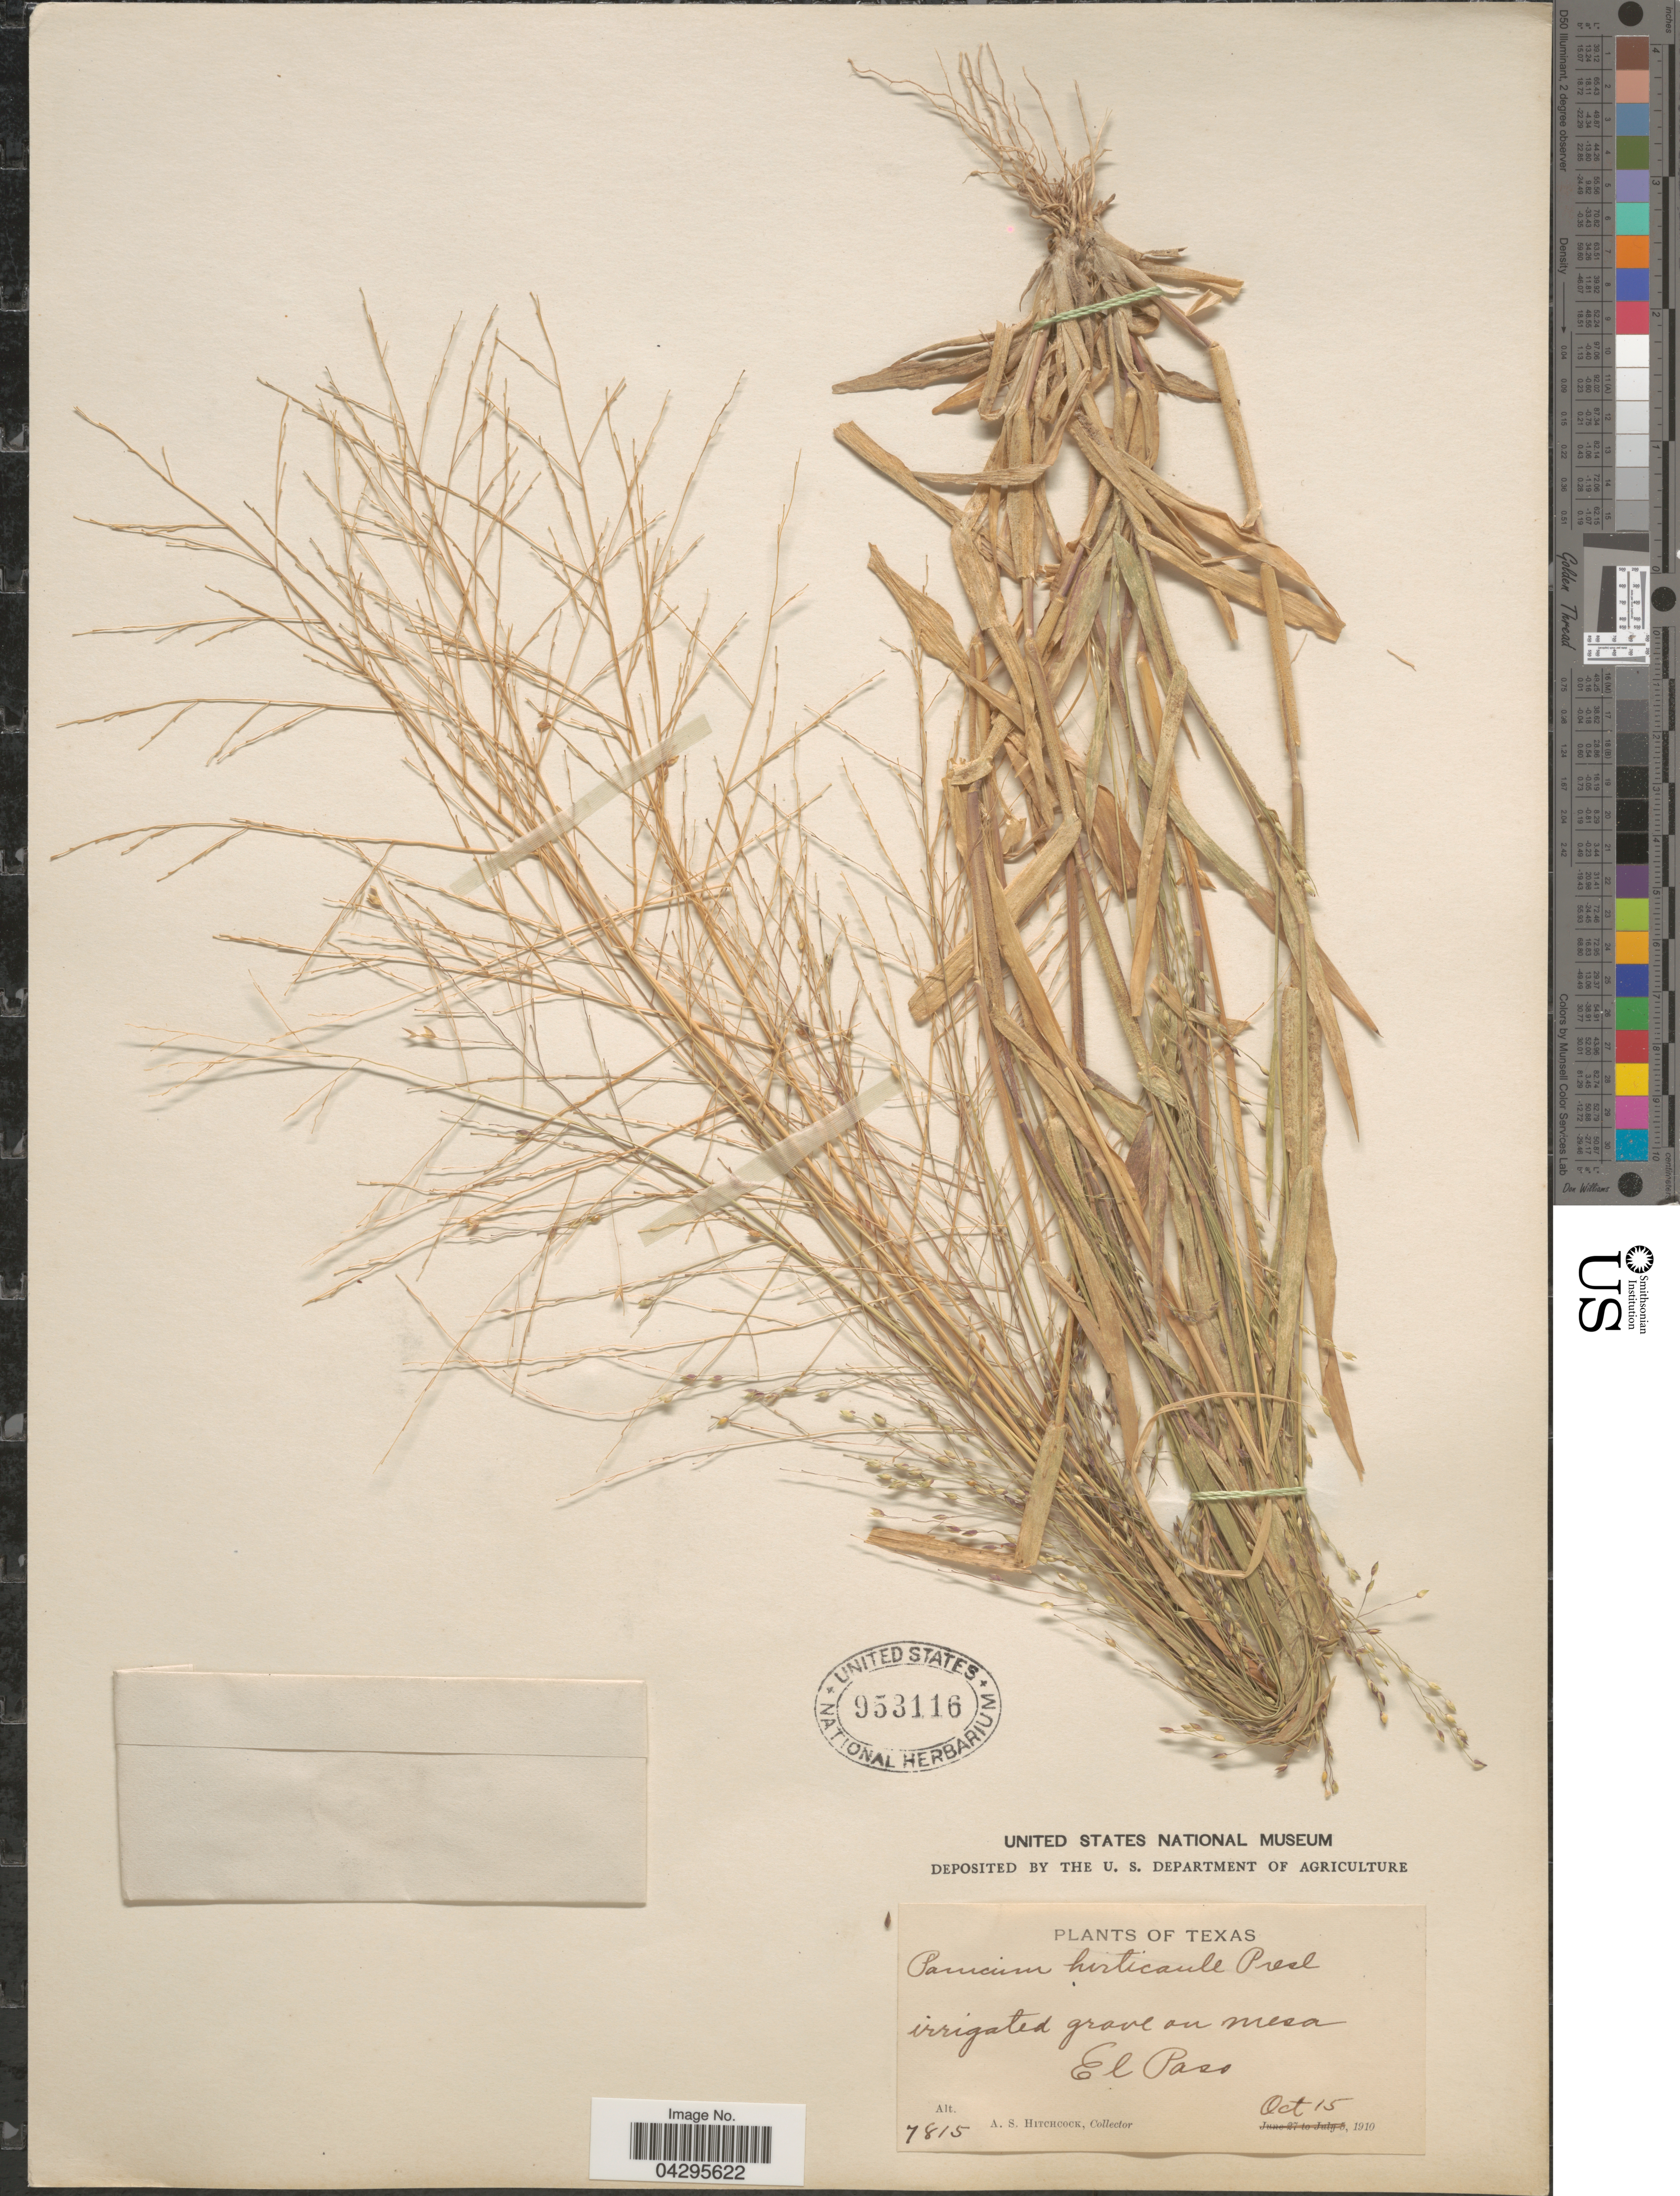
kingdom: Plantae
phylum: Tracheophyta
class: Liliopsida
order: Poales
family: Poaceae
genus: Panicum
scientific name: Panicum hirticaule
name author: J. Presl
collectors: A. S. Hitchcock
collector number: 7815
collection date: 1910-10-15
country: United States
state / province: Texas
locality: Irrigated grove on mesa El Paso.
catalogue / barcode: US 953116